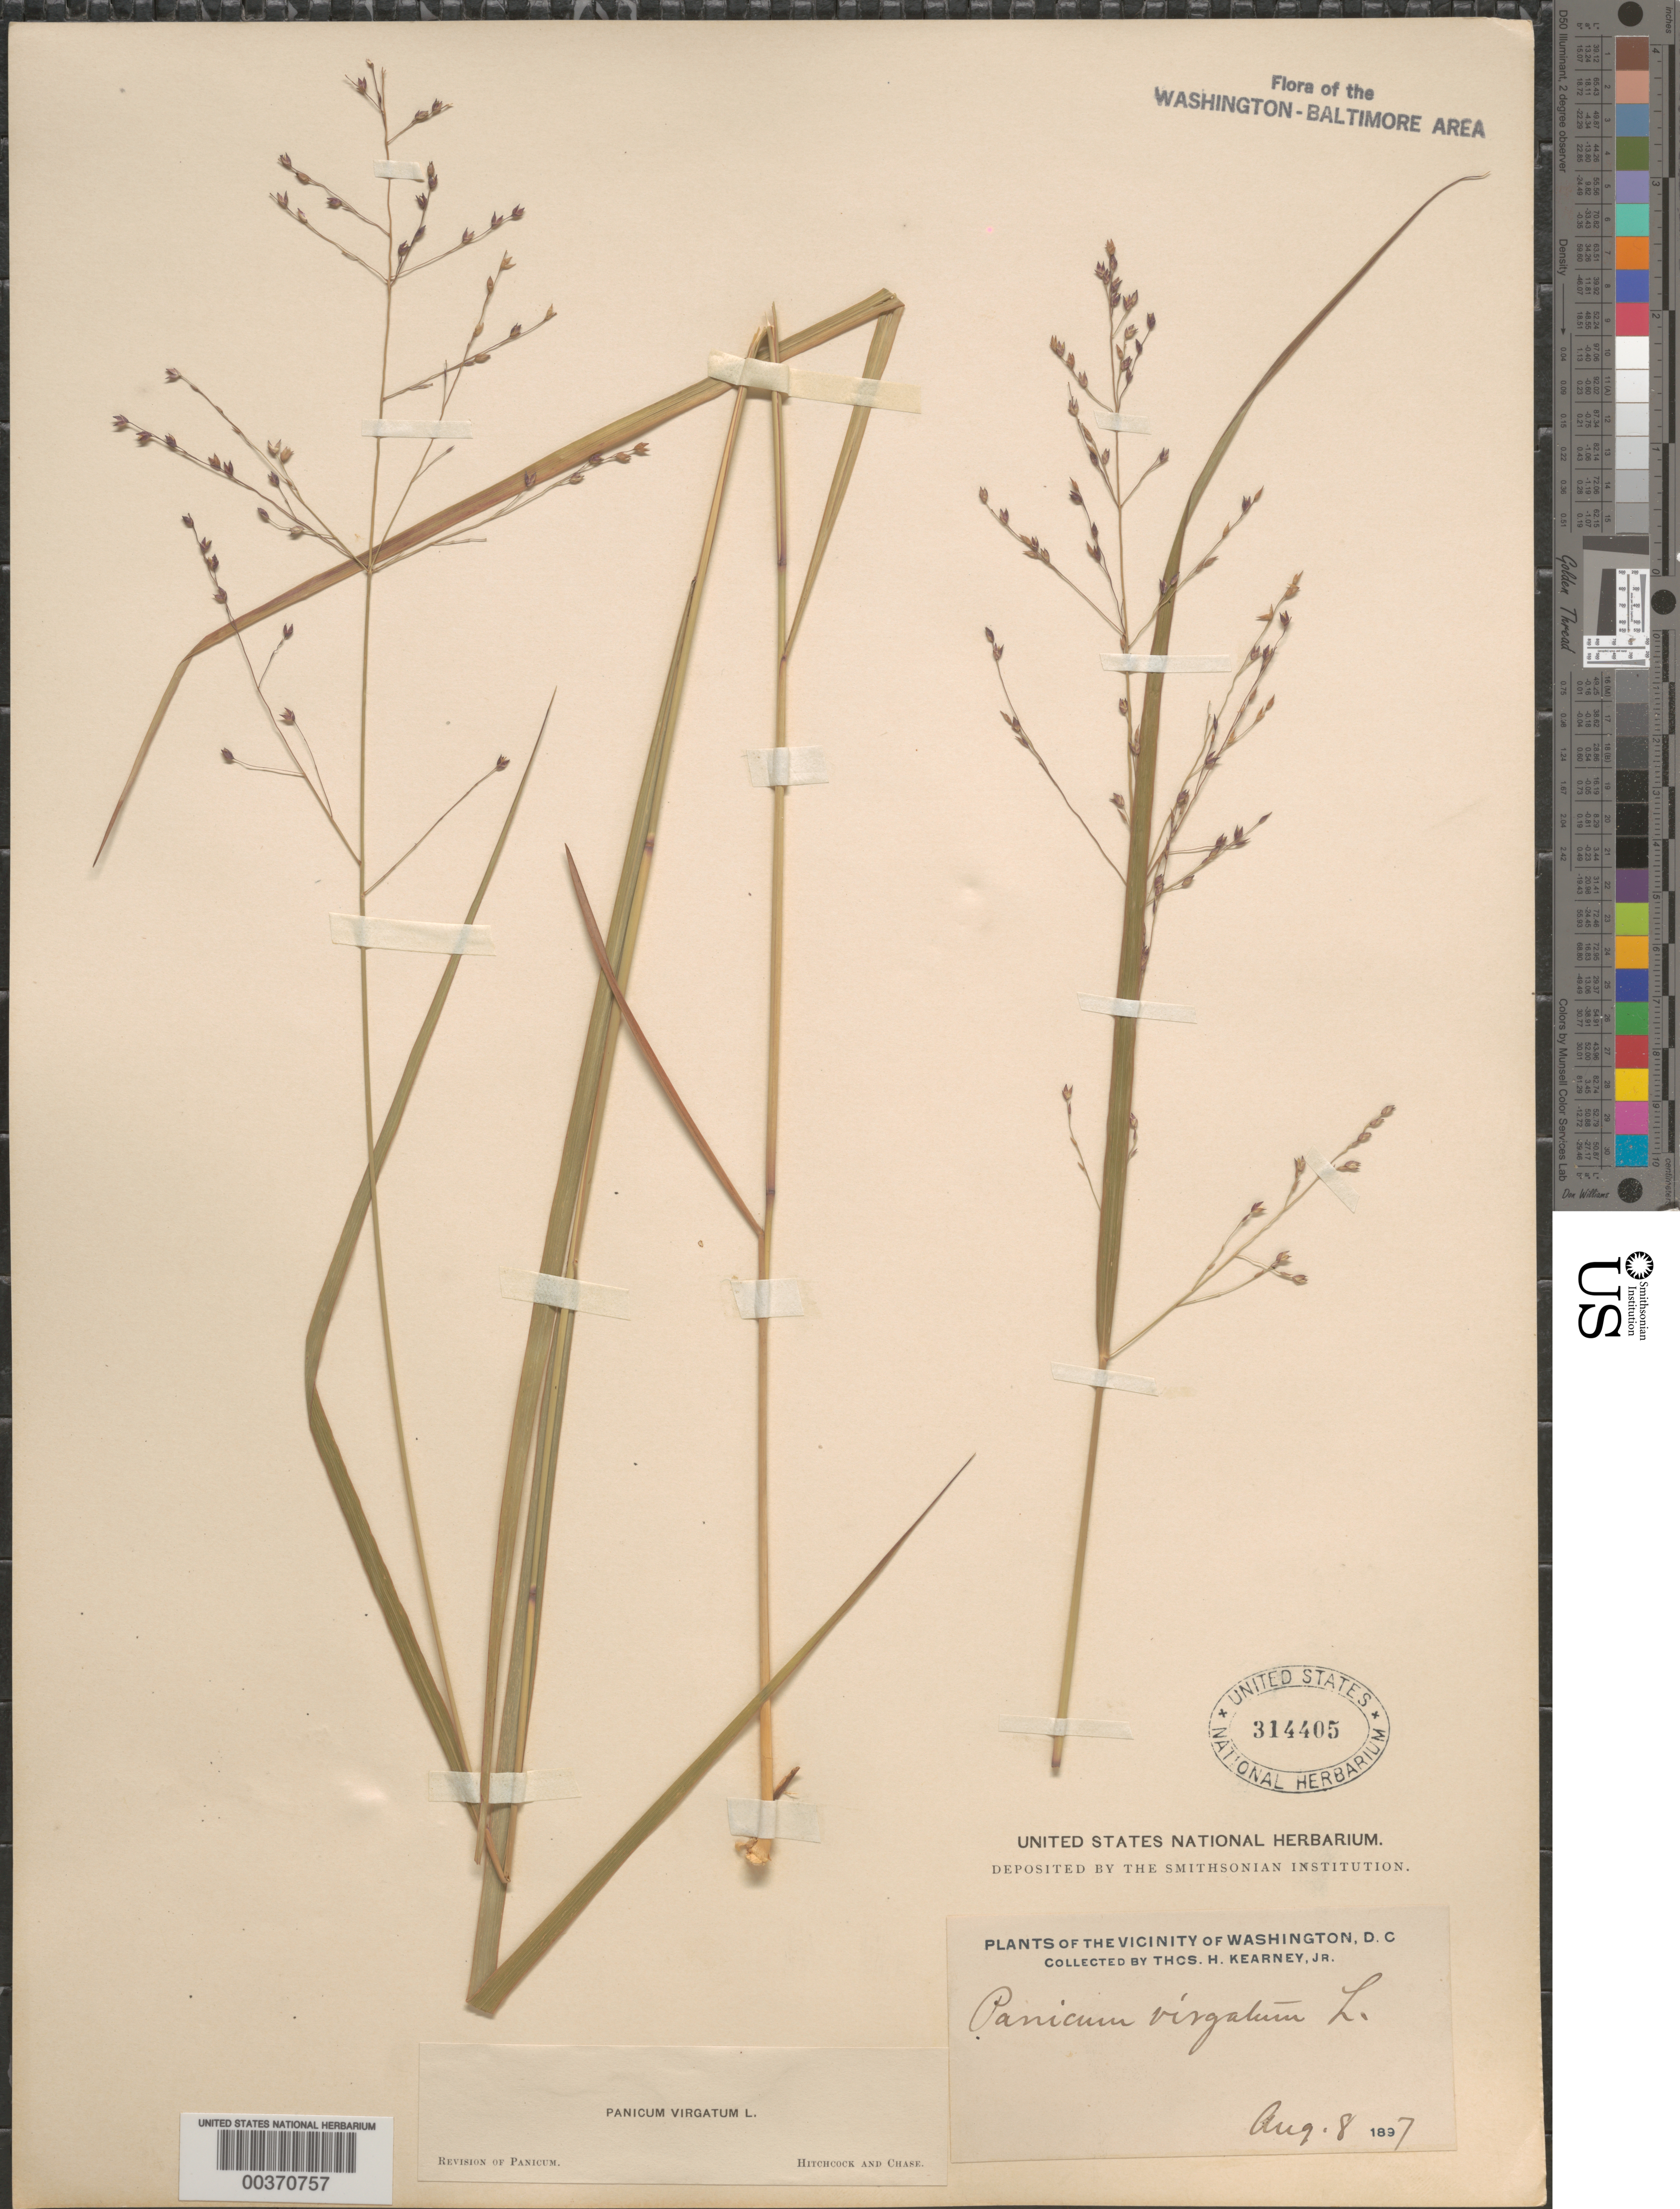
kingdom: Plantae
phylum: Tracheophyta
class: Liliopsida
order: Poales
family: Poaceae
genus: Panicum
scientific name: Panicum virgatum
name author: L.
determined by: Hitchcock, A. S.; Chase, [M.] A.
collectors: T. H. Kearney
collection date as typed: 08 Aug 1897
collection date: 1897-08-08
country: United States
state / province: District of Columbia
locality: Washington DC area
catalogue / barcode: US 314405